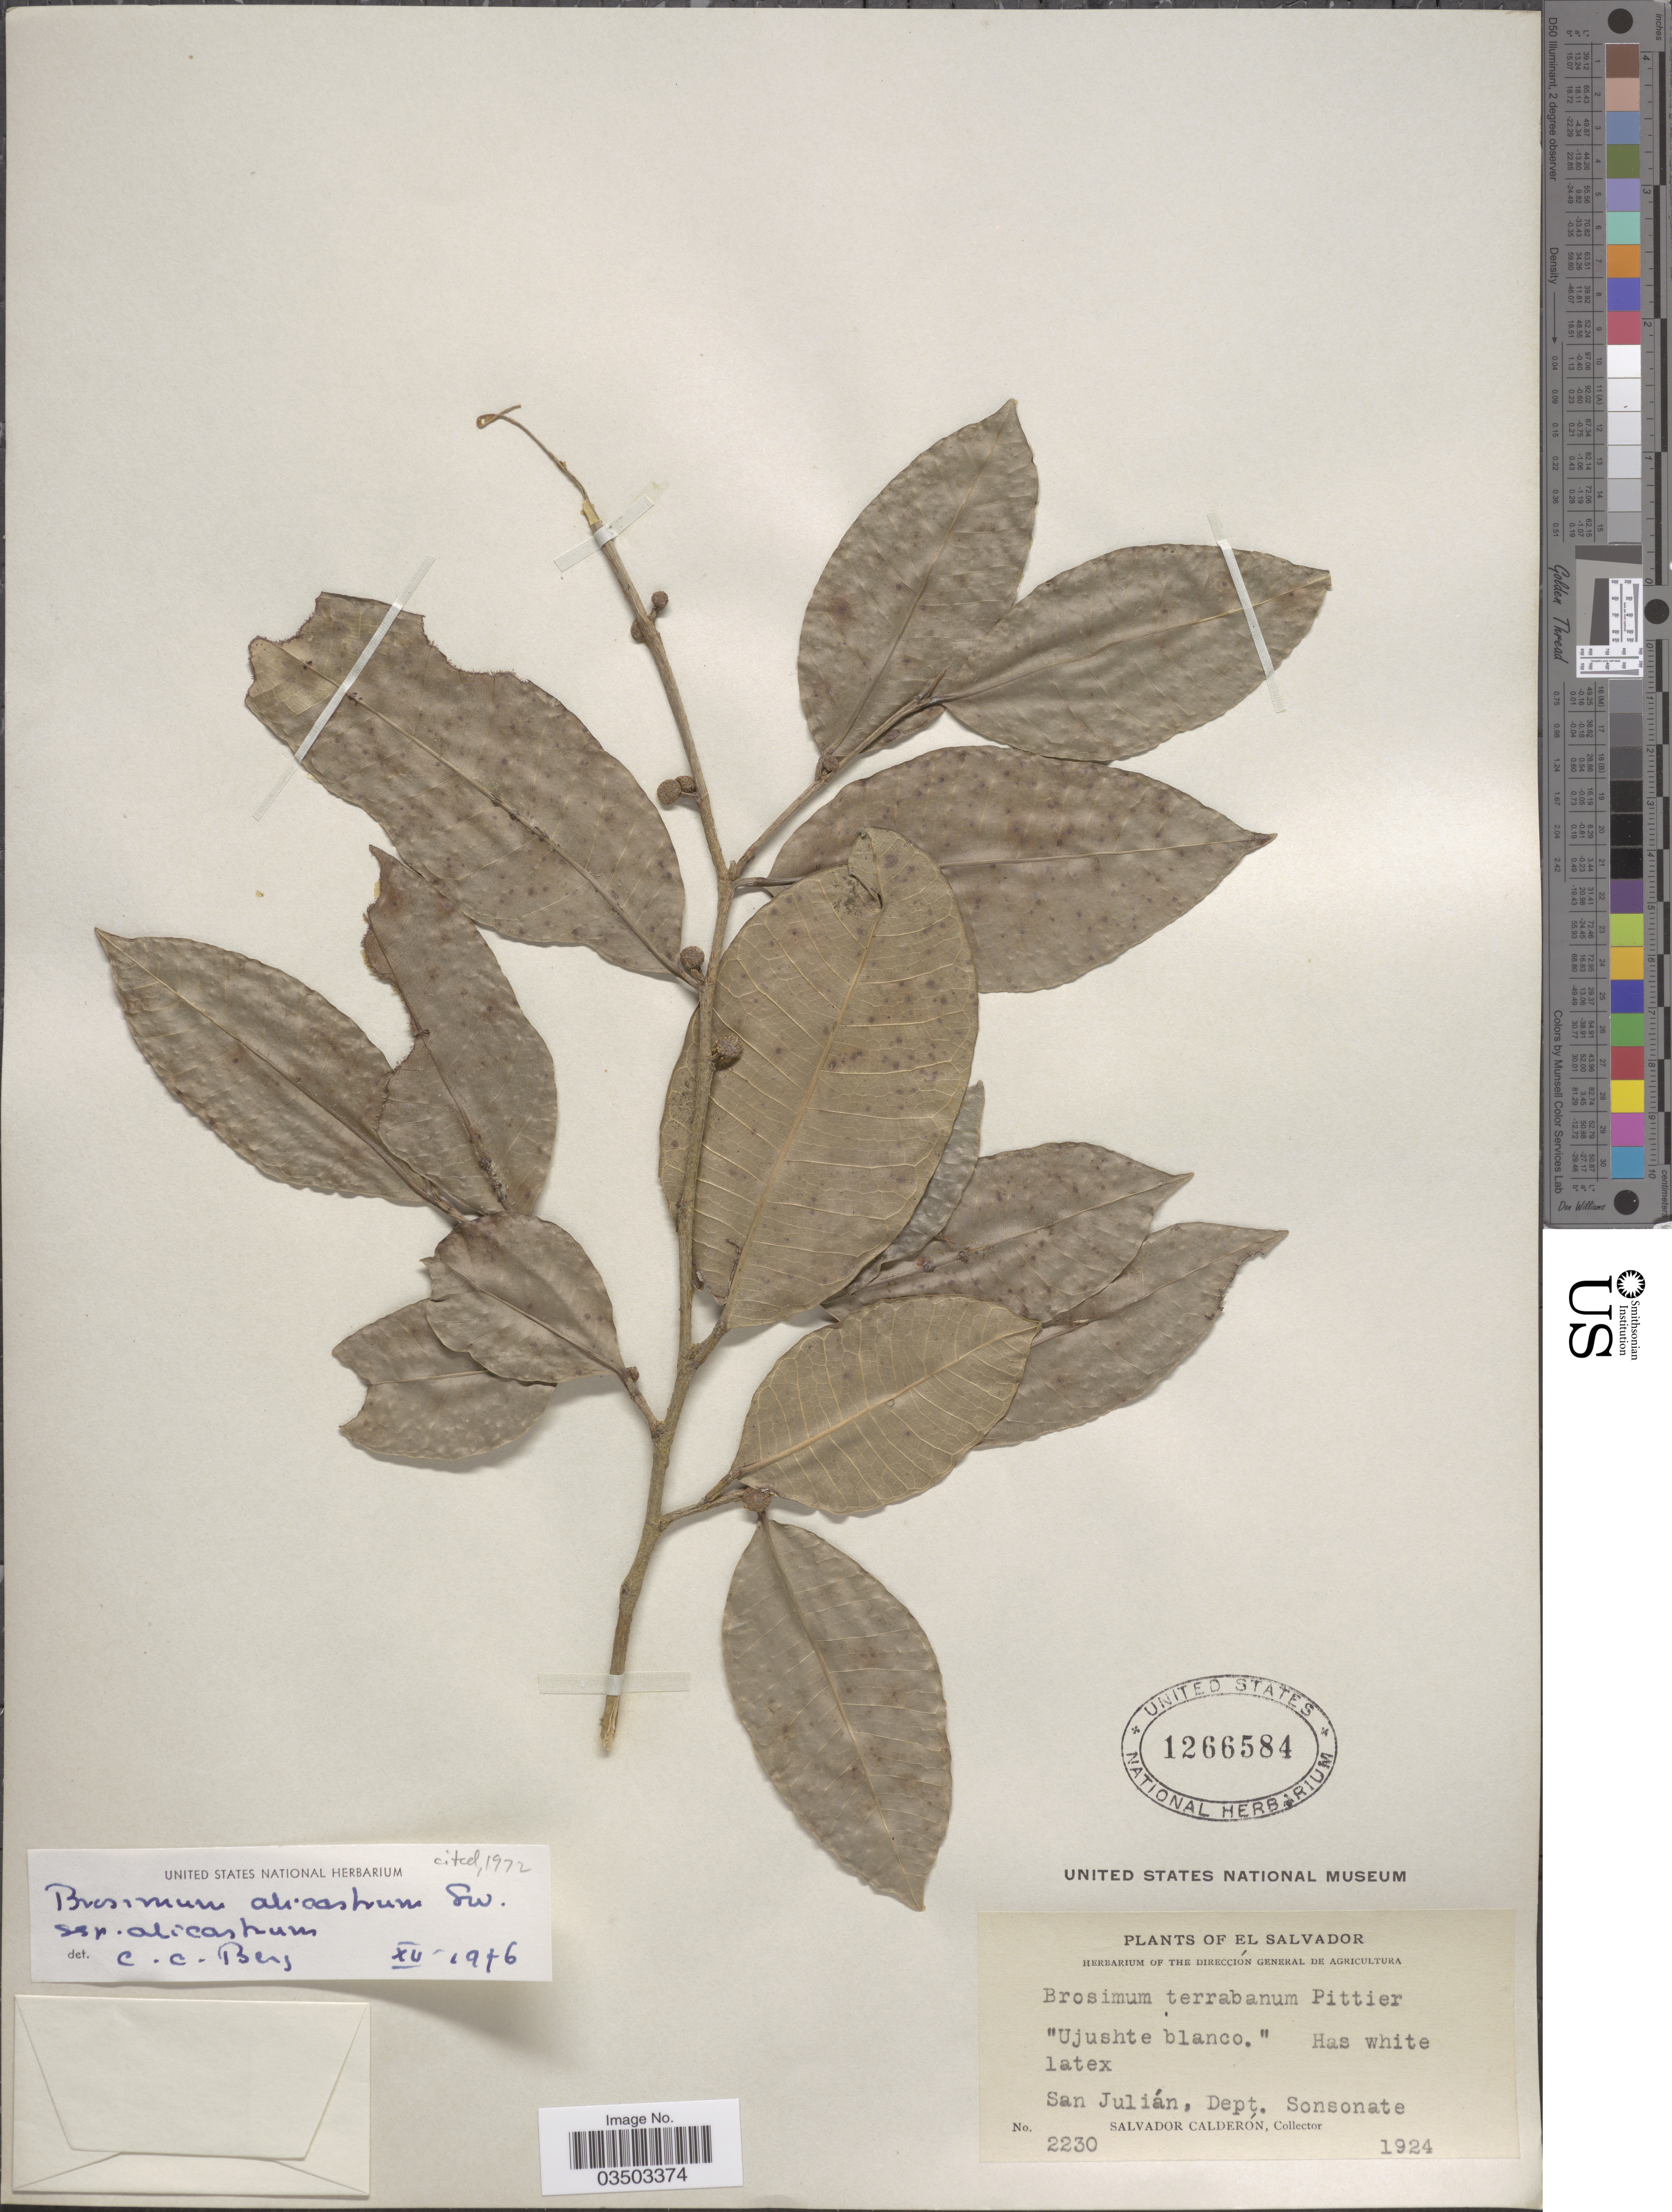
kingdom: Plantae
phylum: Tracheophyta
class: Magnoliopsida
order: Rosales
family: Moraceae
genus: Brosimum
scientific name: Brosimum alicastrum subsp. alicastrum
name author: Sw.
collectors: S. Calderón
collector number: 2230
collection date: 1924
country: El Salvador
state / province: Sonsonate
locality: San Julián, Dept. Sonsonate.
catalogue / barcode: US 1266584